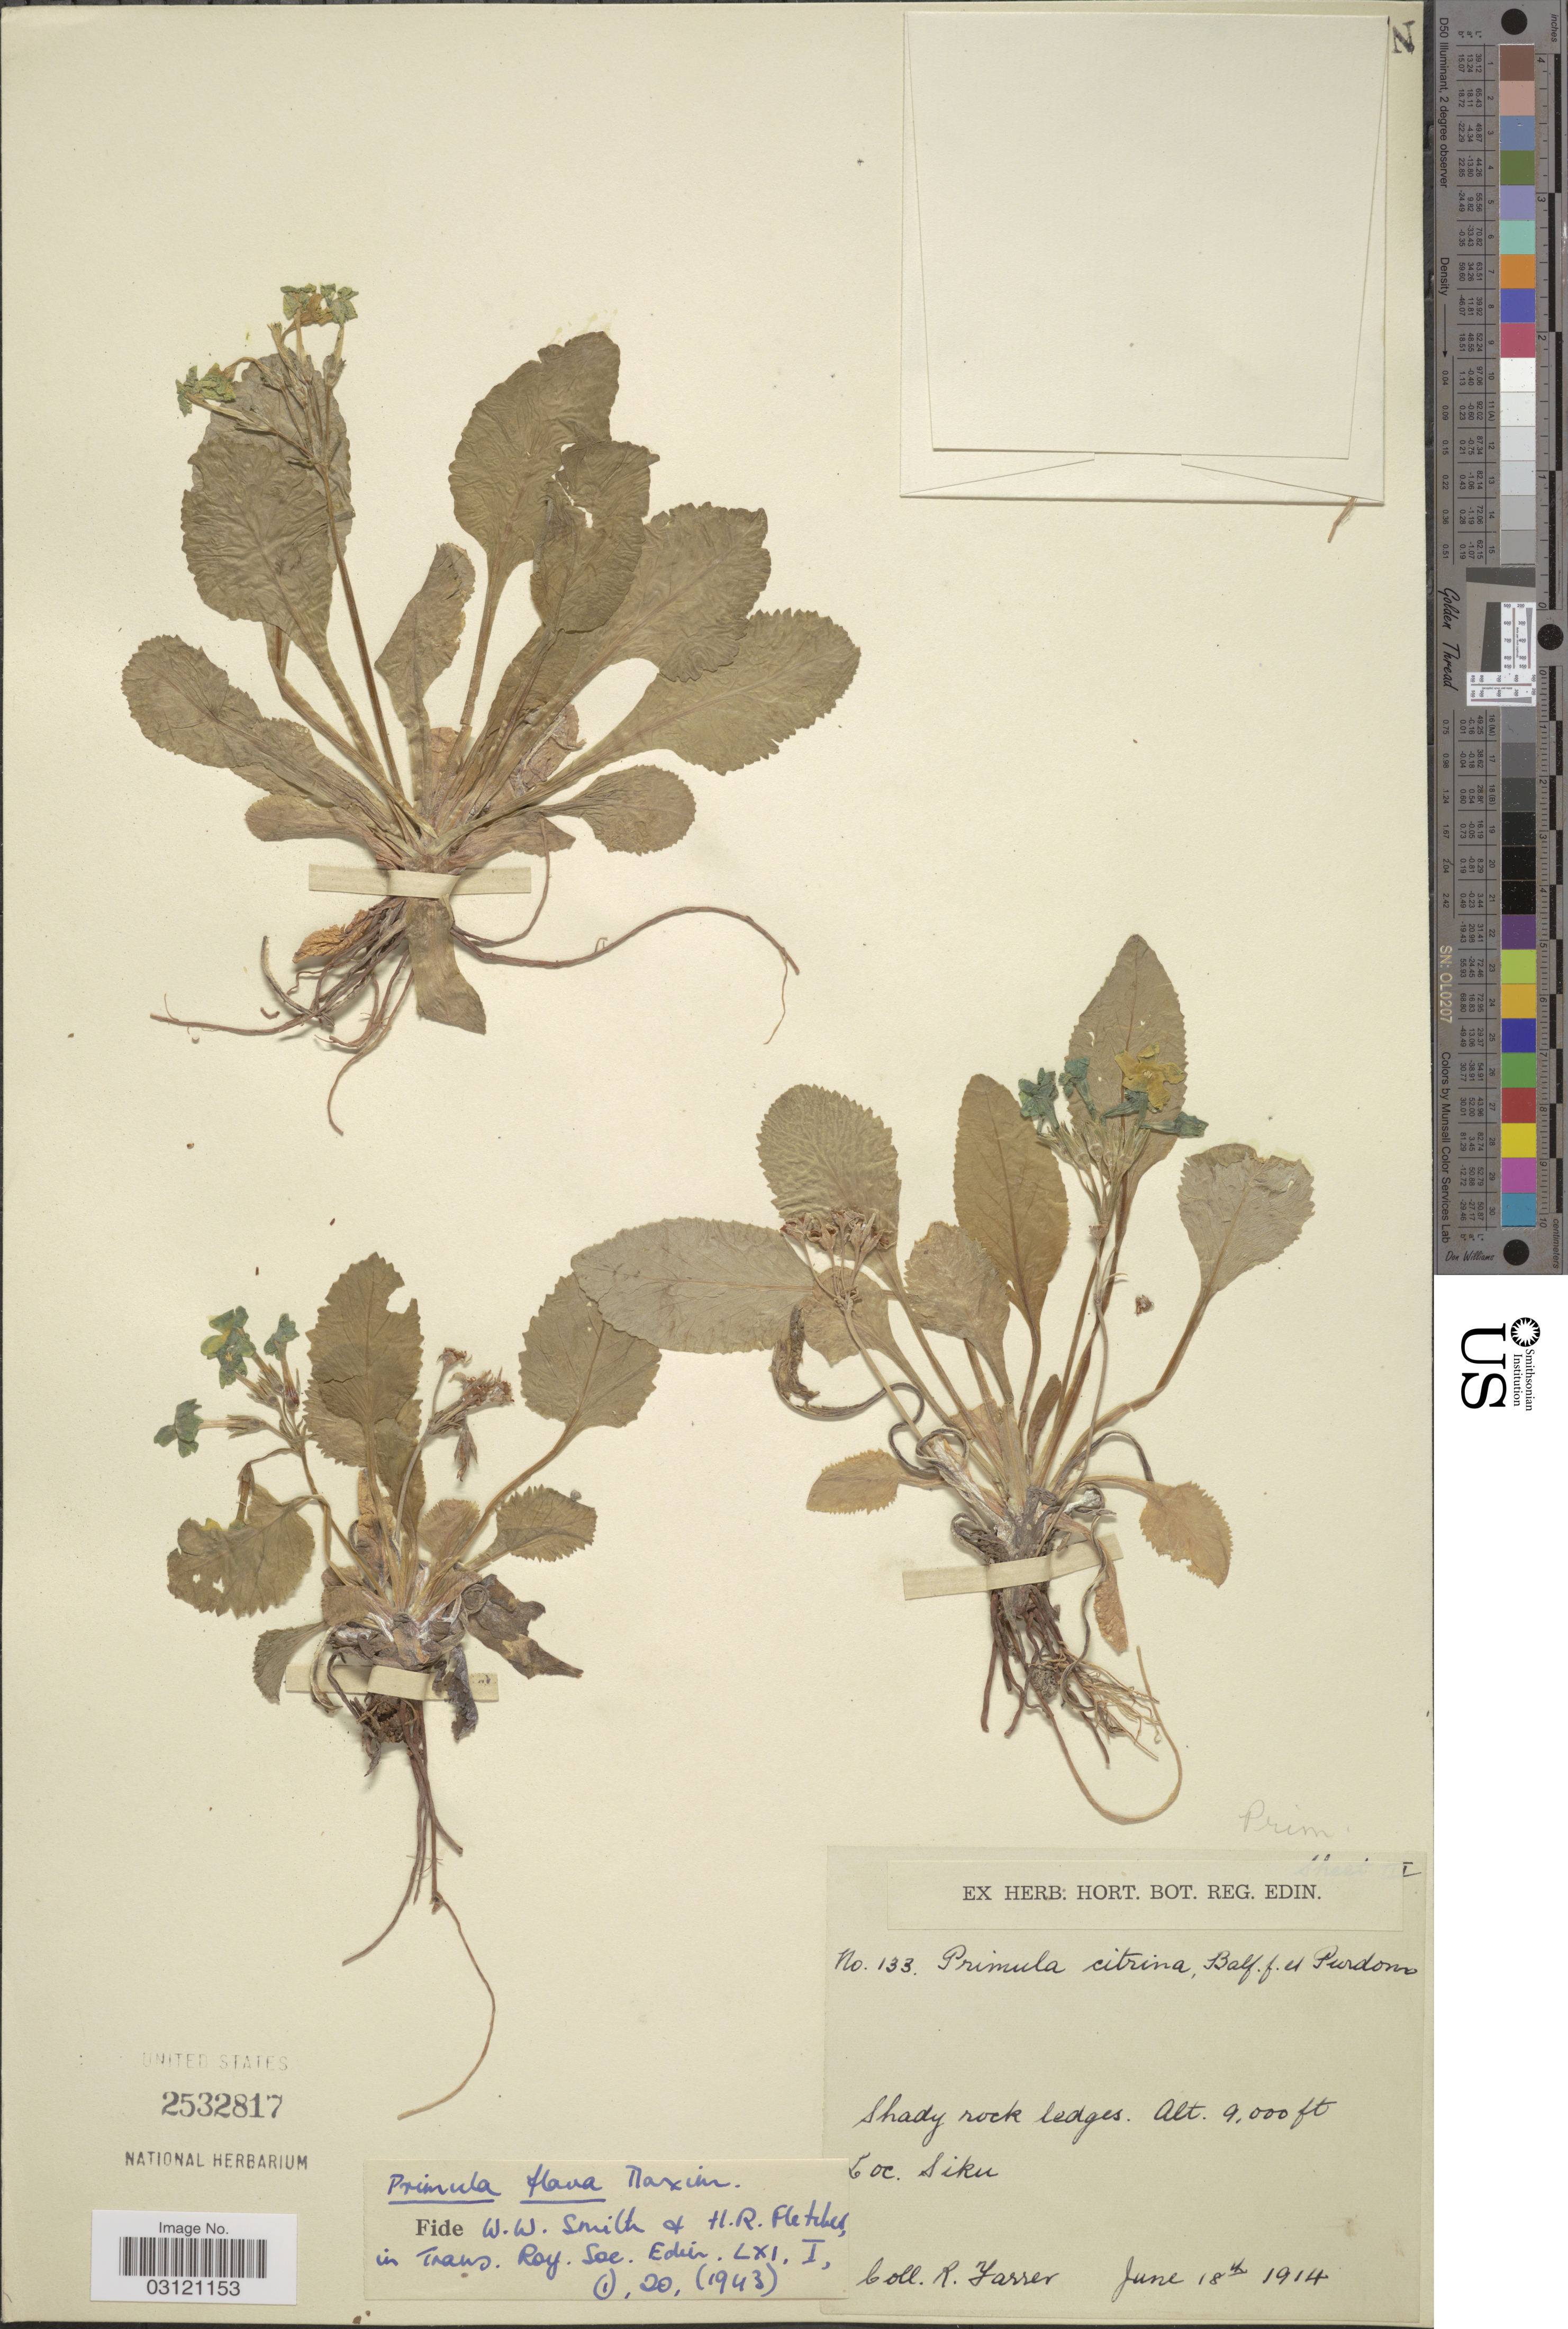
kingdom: Plantae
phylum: Tracheophyta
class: Magnoliopsida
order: Ericales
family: Primulaceae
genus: Primula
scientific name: Primula flava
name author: Maxim.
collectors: R. Farrer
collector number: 133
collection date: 1914-06-18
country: China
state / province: Gansu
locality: Siku.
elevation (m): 2743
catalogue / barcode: US 2532817